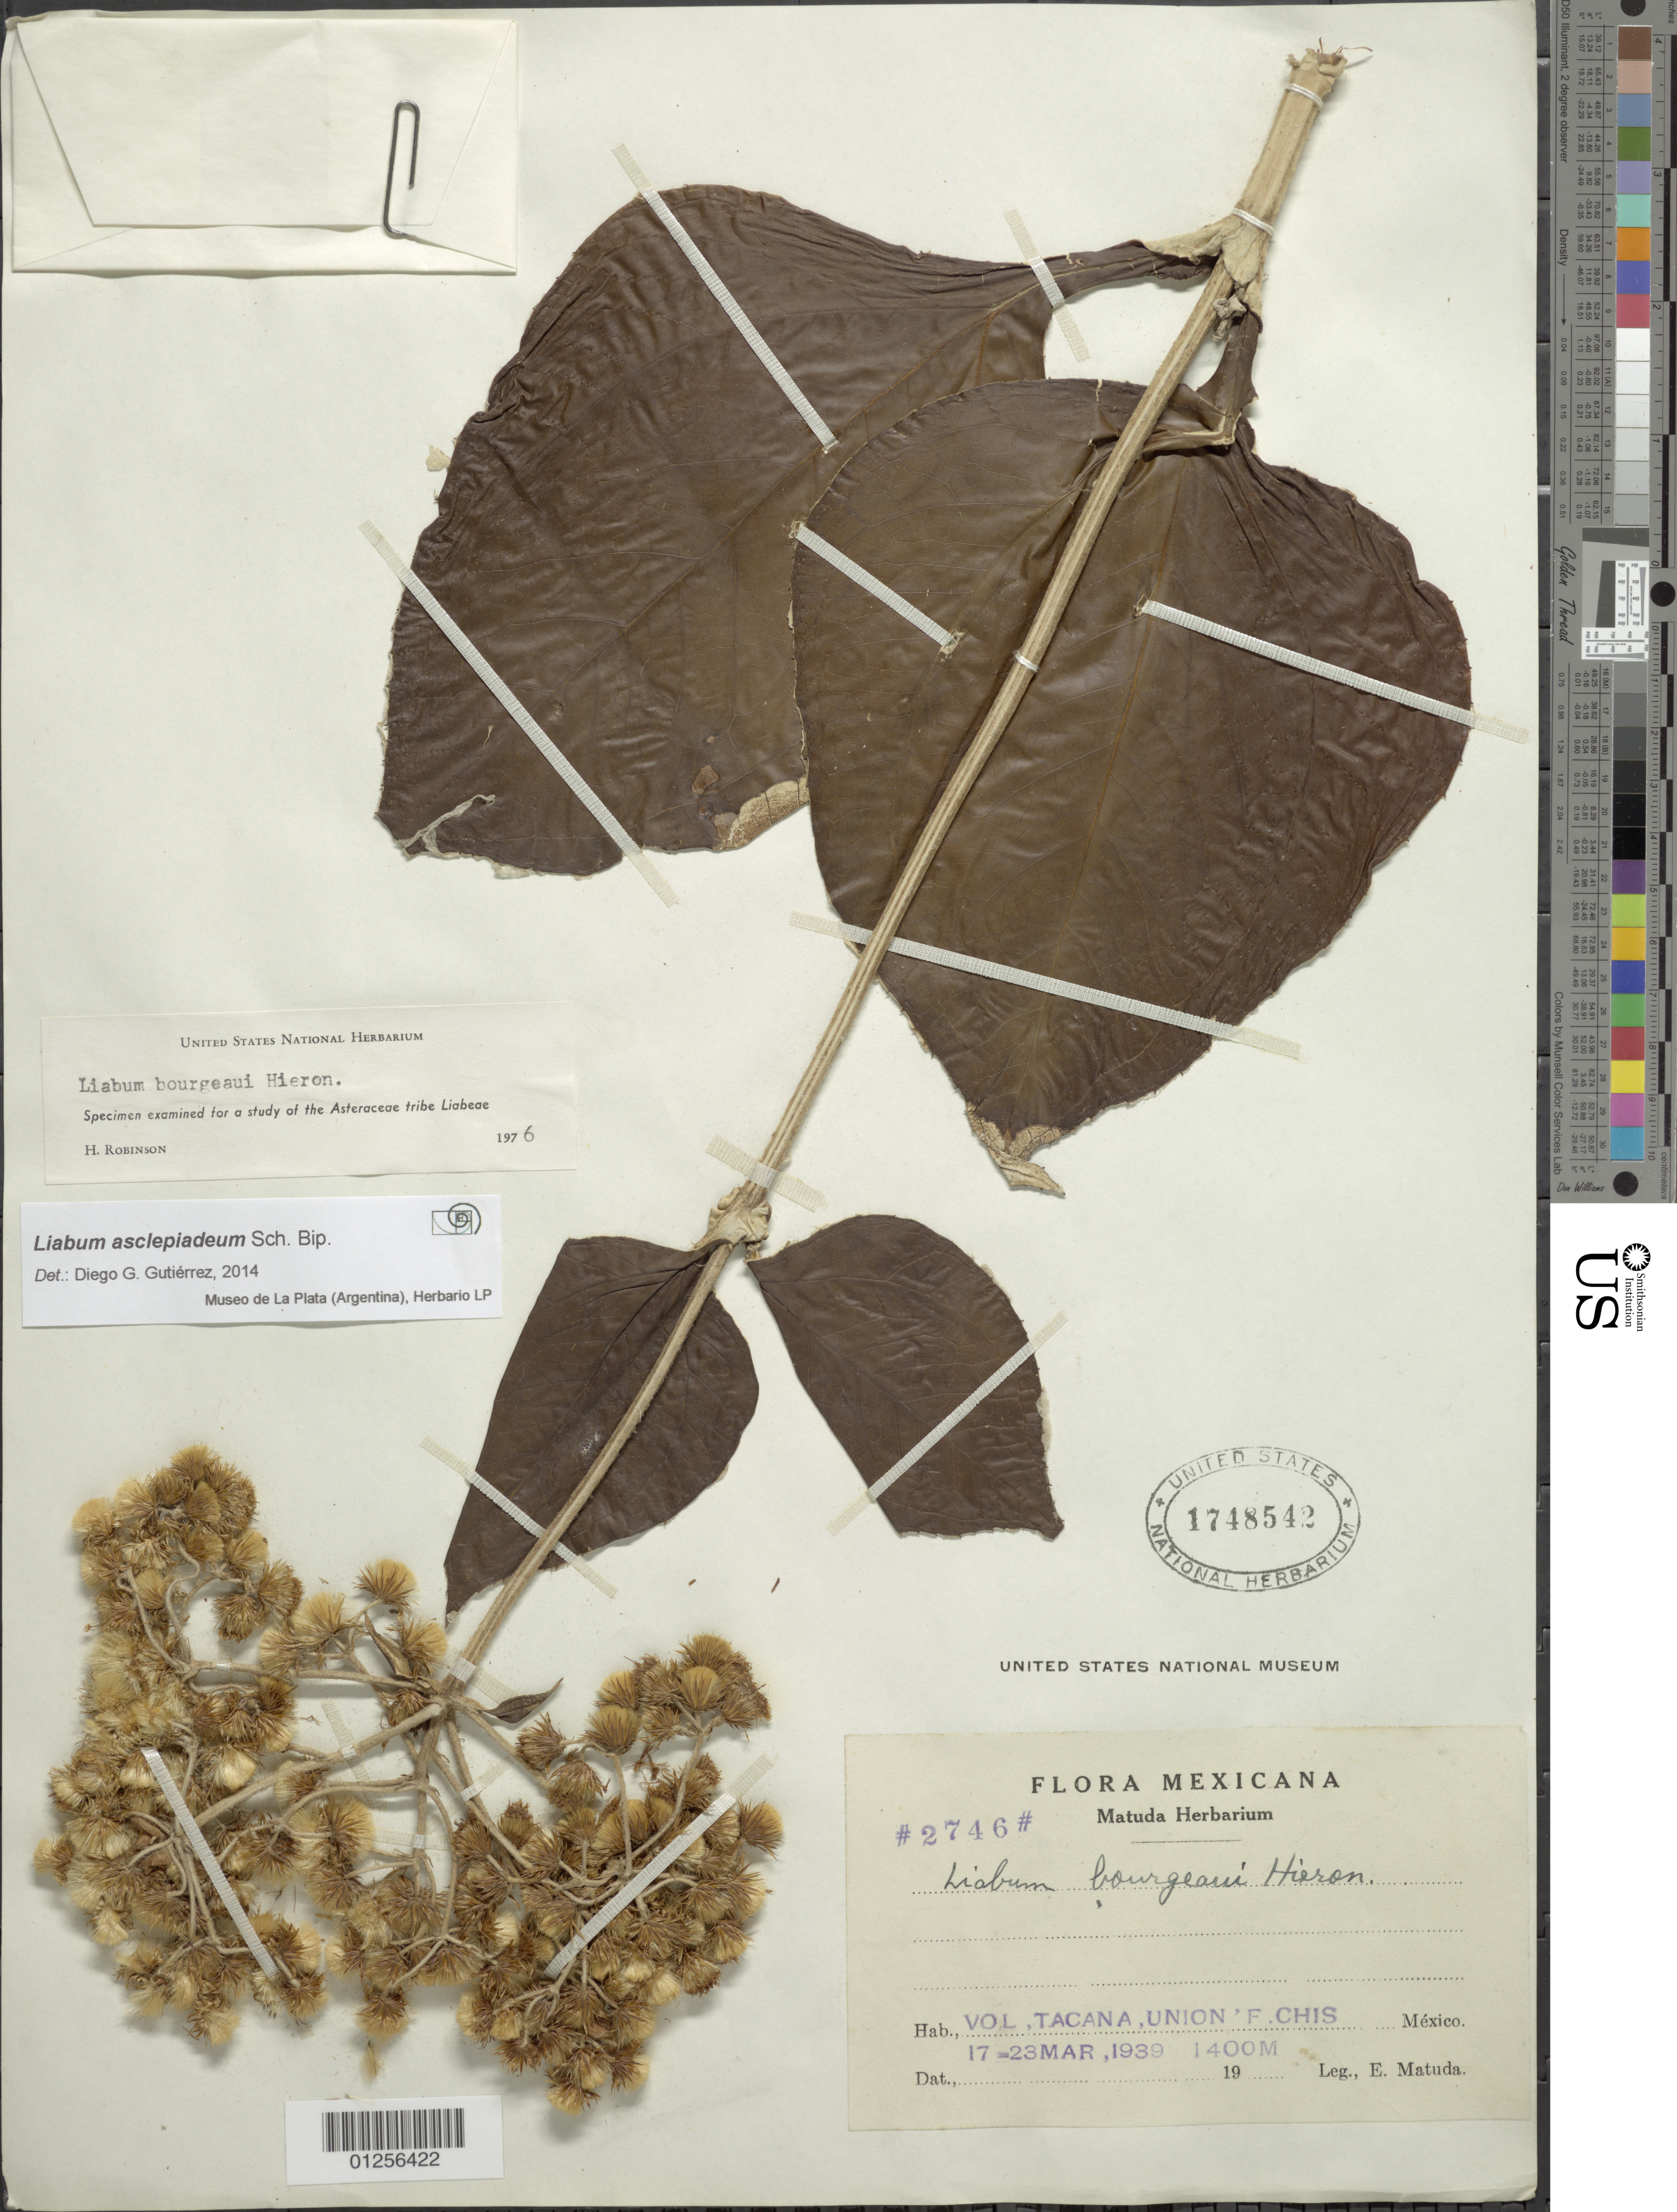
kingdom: Plantae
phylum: Tracheophyta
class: Magnoliopsida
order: Asterales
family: Asteraceae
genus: Liabum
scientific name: Liabum asclepiadeum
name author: Sch. Bip.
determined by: Gutierrez, D. G.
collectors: E. Matuda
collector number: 2746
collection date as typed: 17 March 1939 to 23 March 1939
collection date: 1939-03-17/1939-03-23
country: Mexico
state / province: Chiapas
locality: Volcan Tacana, Union 'F Chis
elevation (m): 1400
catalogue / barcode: US 1748542